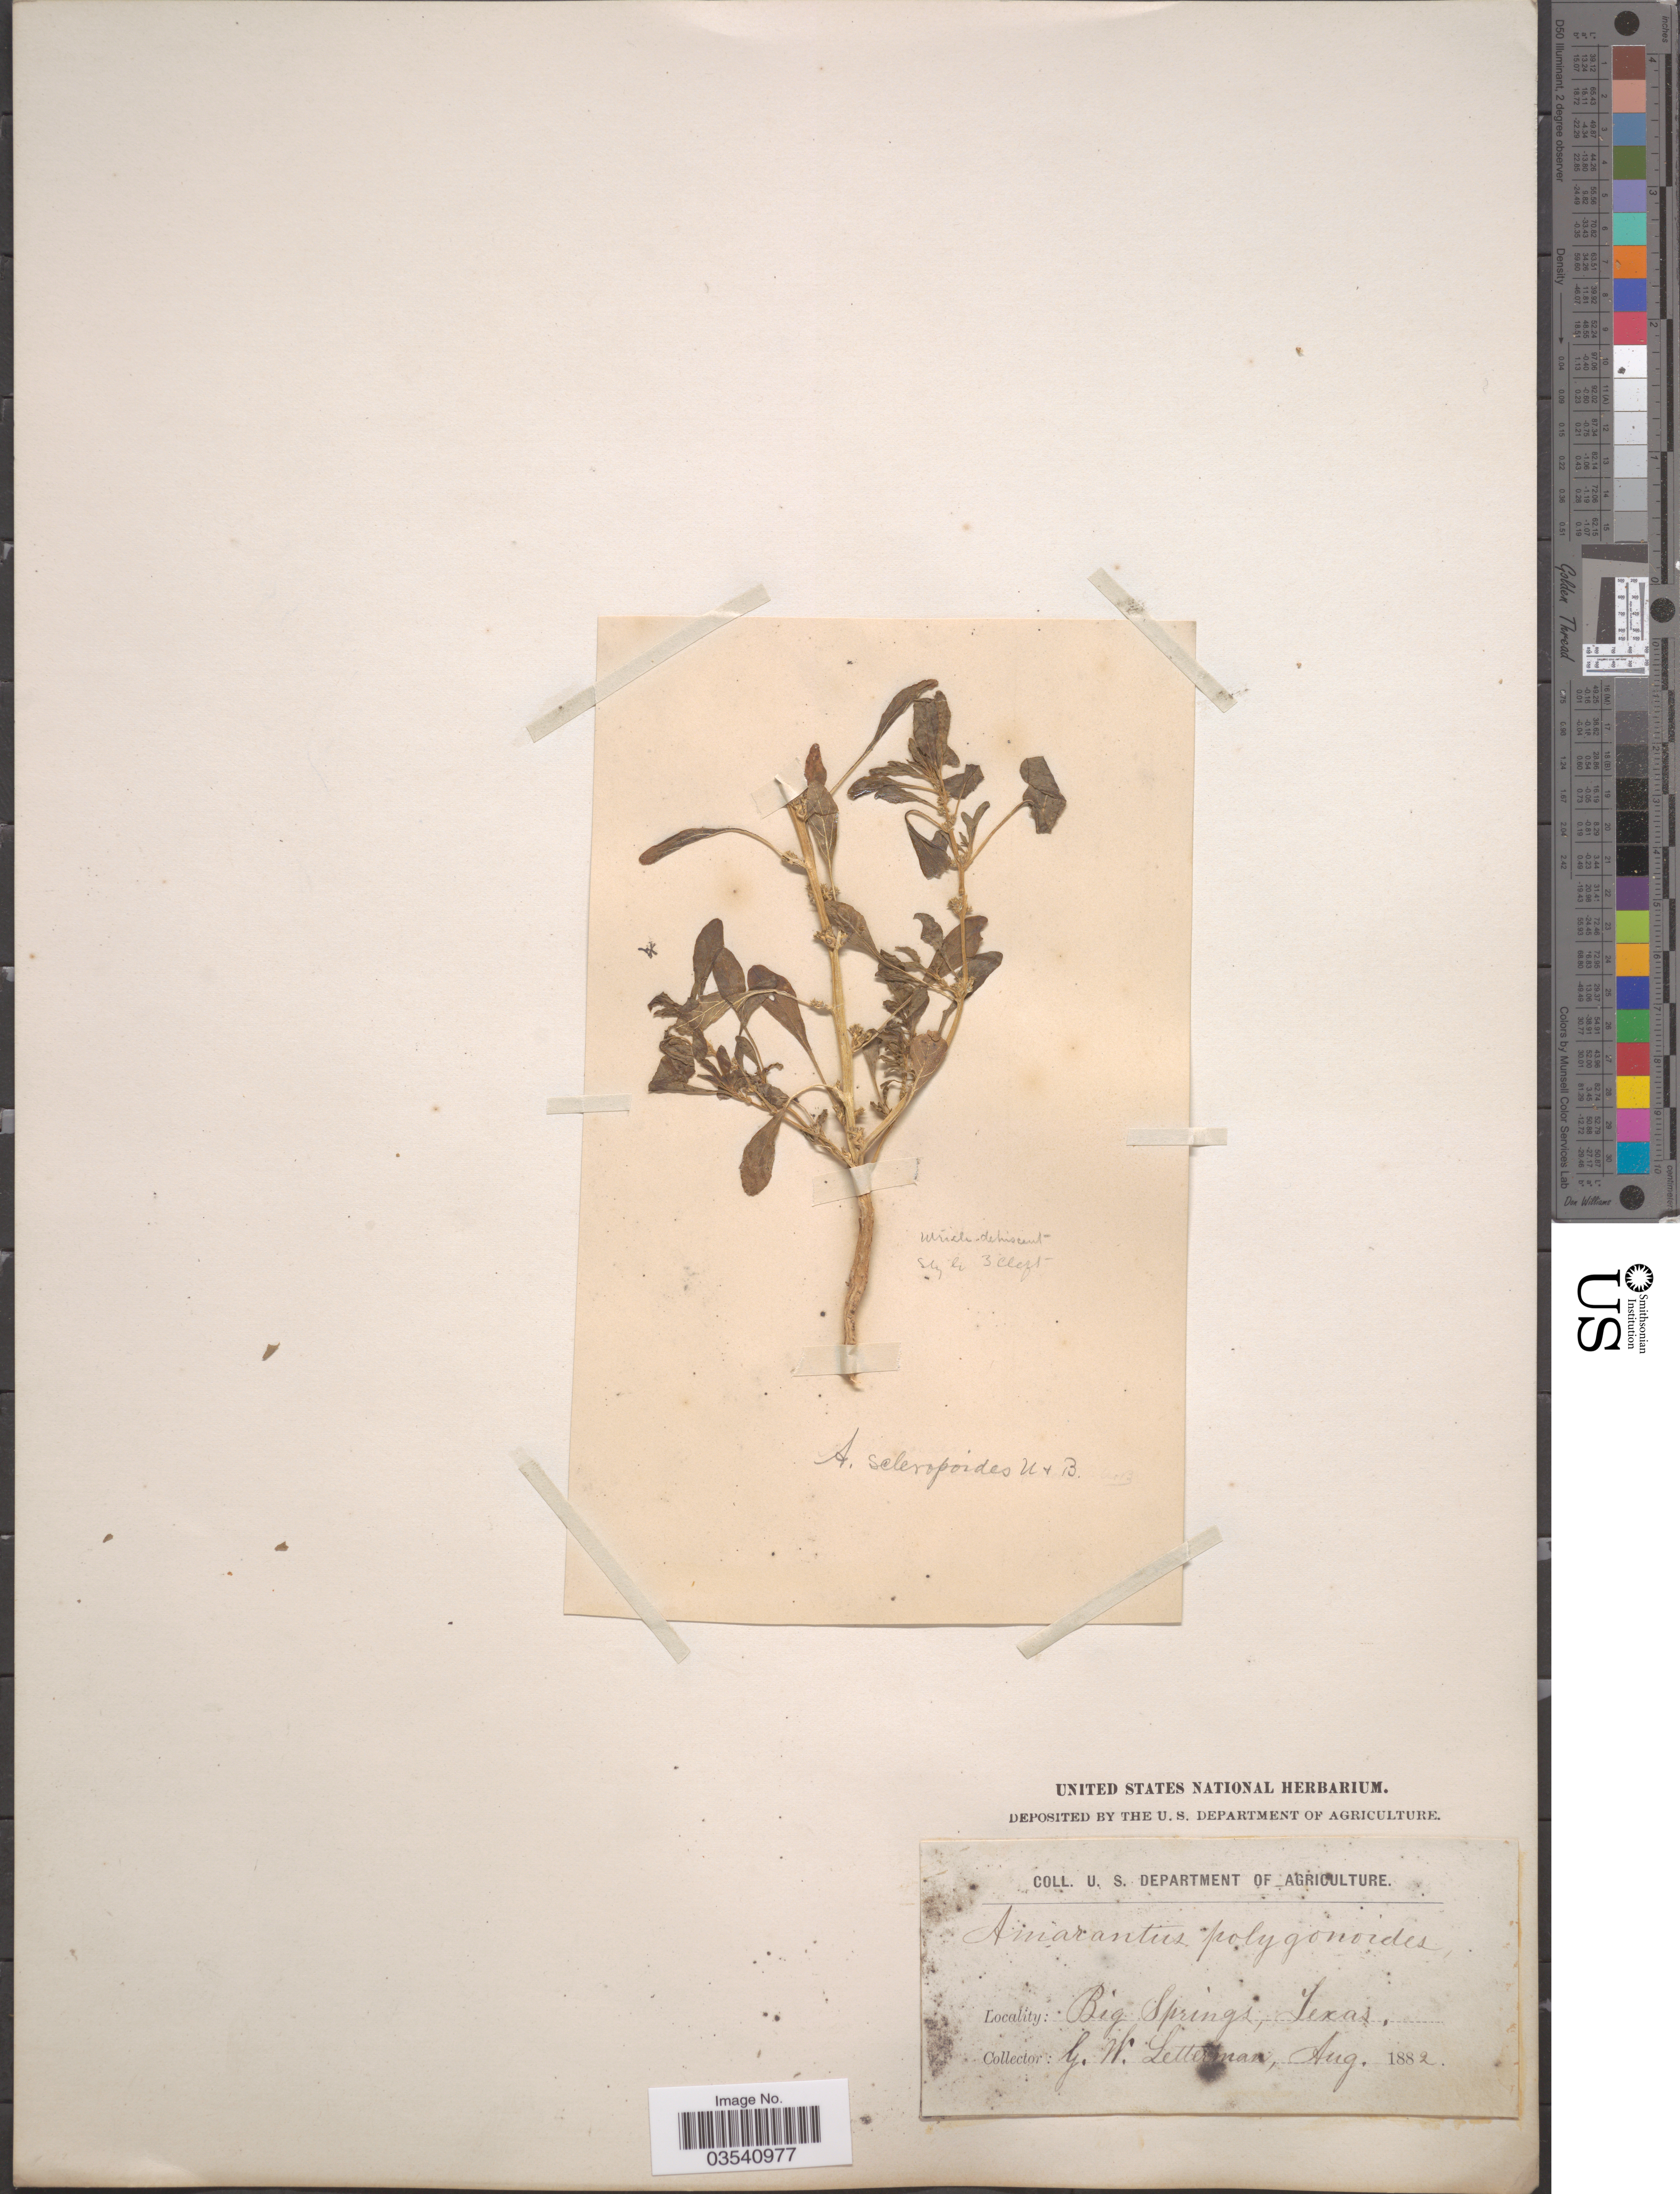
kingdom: Plantae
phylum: Tracheophyta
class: Magnoliopsida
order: Caryophyllales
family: Amaranthaceae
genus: Amaranthus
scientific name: Amaranthus scleropoides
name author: Uline & W.L. Bray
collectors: G. W. Letterman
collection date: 1882-08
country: United States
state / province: Texas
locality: Big Springs.